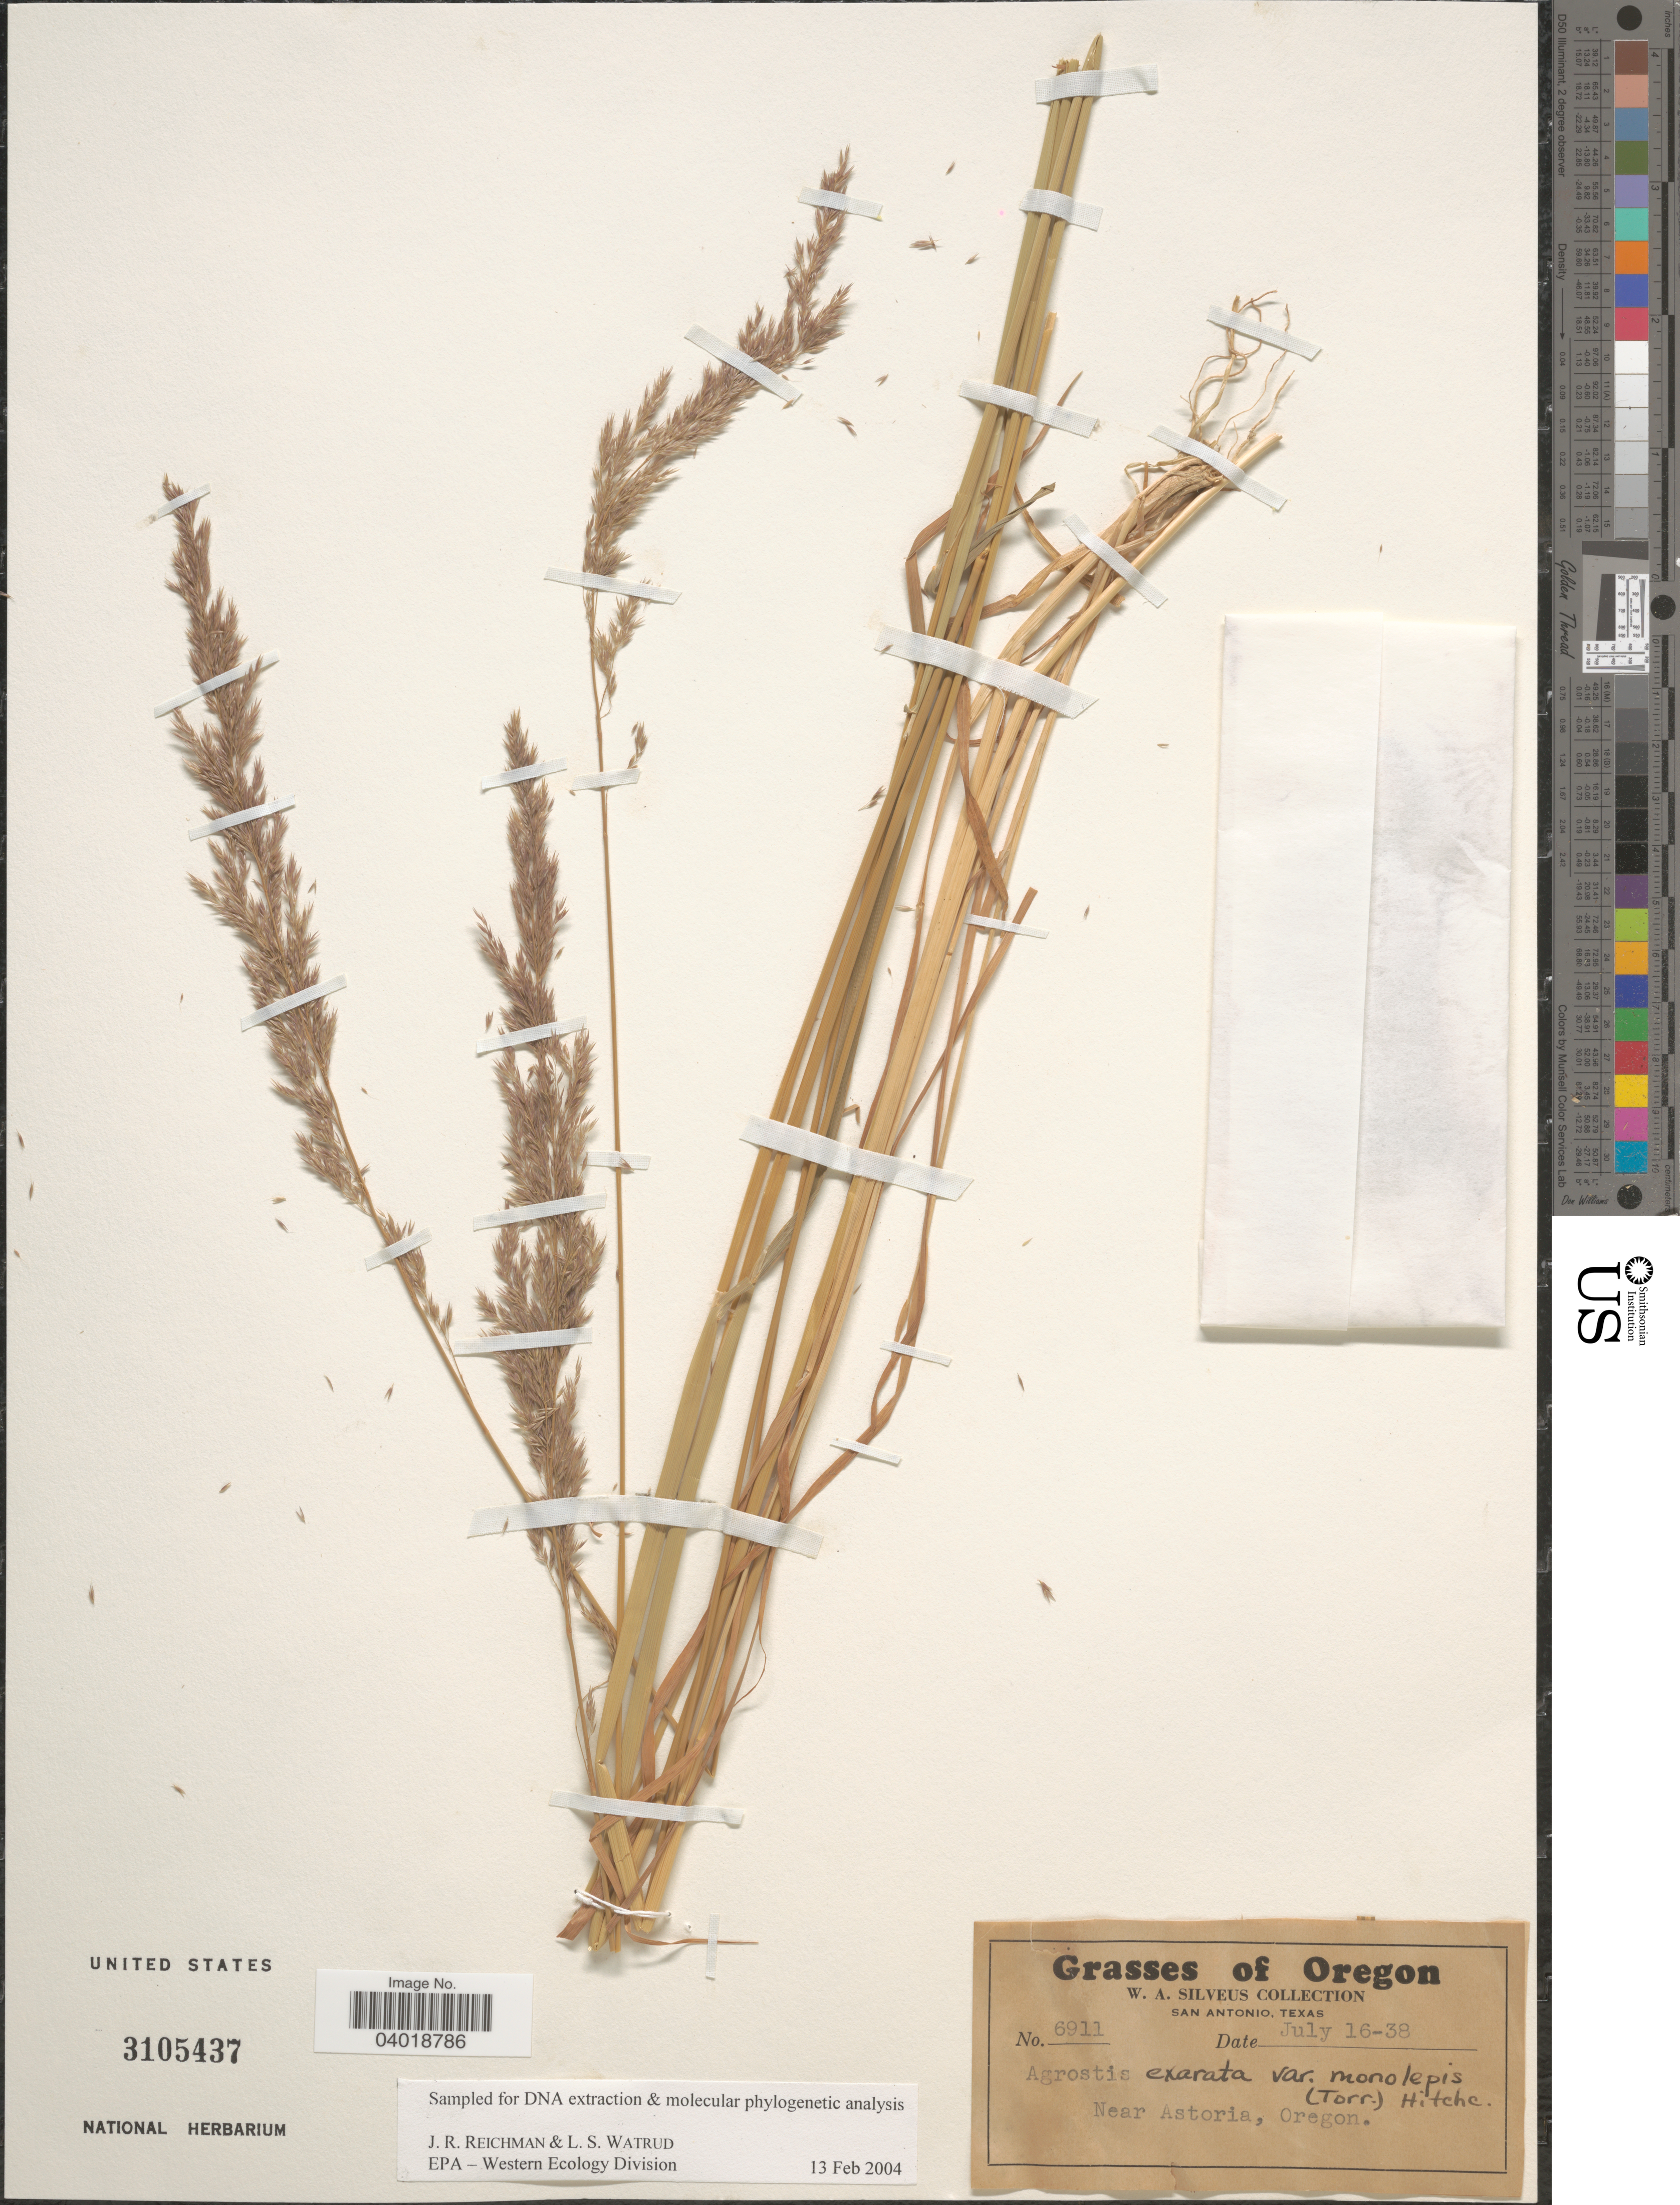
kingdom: Plantae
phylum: Tracheophyta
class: Liliopsida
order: Poales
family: Poaceae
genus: Agrostis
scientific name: Agrostis exarata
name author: Trin.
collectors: W. Silveus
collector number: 6911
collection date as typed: Transcribed d/m/y: 16/7/38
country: United States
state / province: Oregon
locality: Near Astoria.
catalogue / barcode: US 3105437